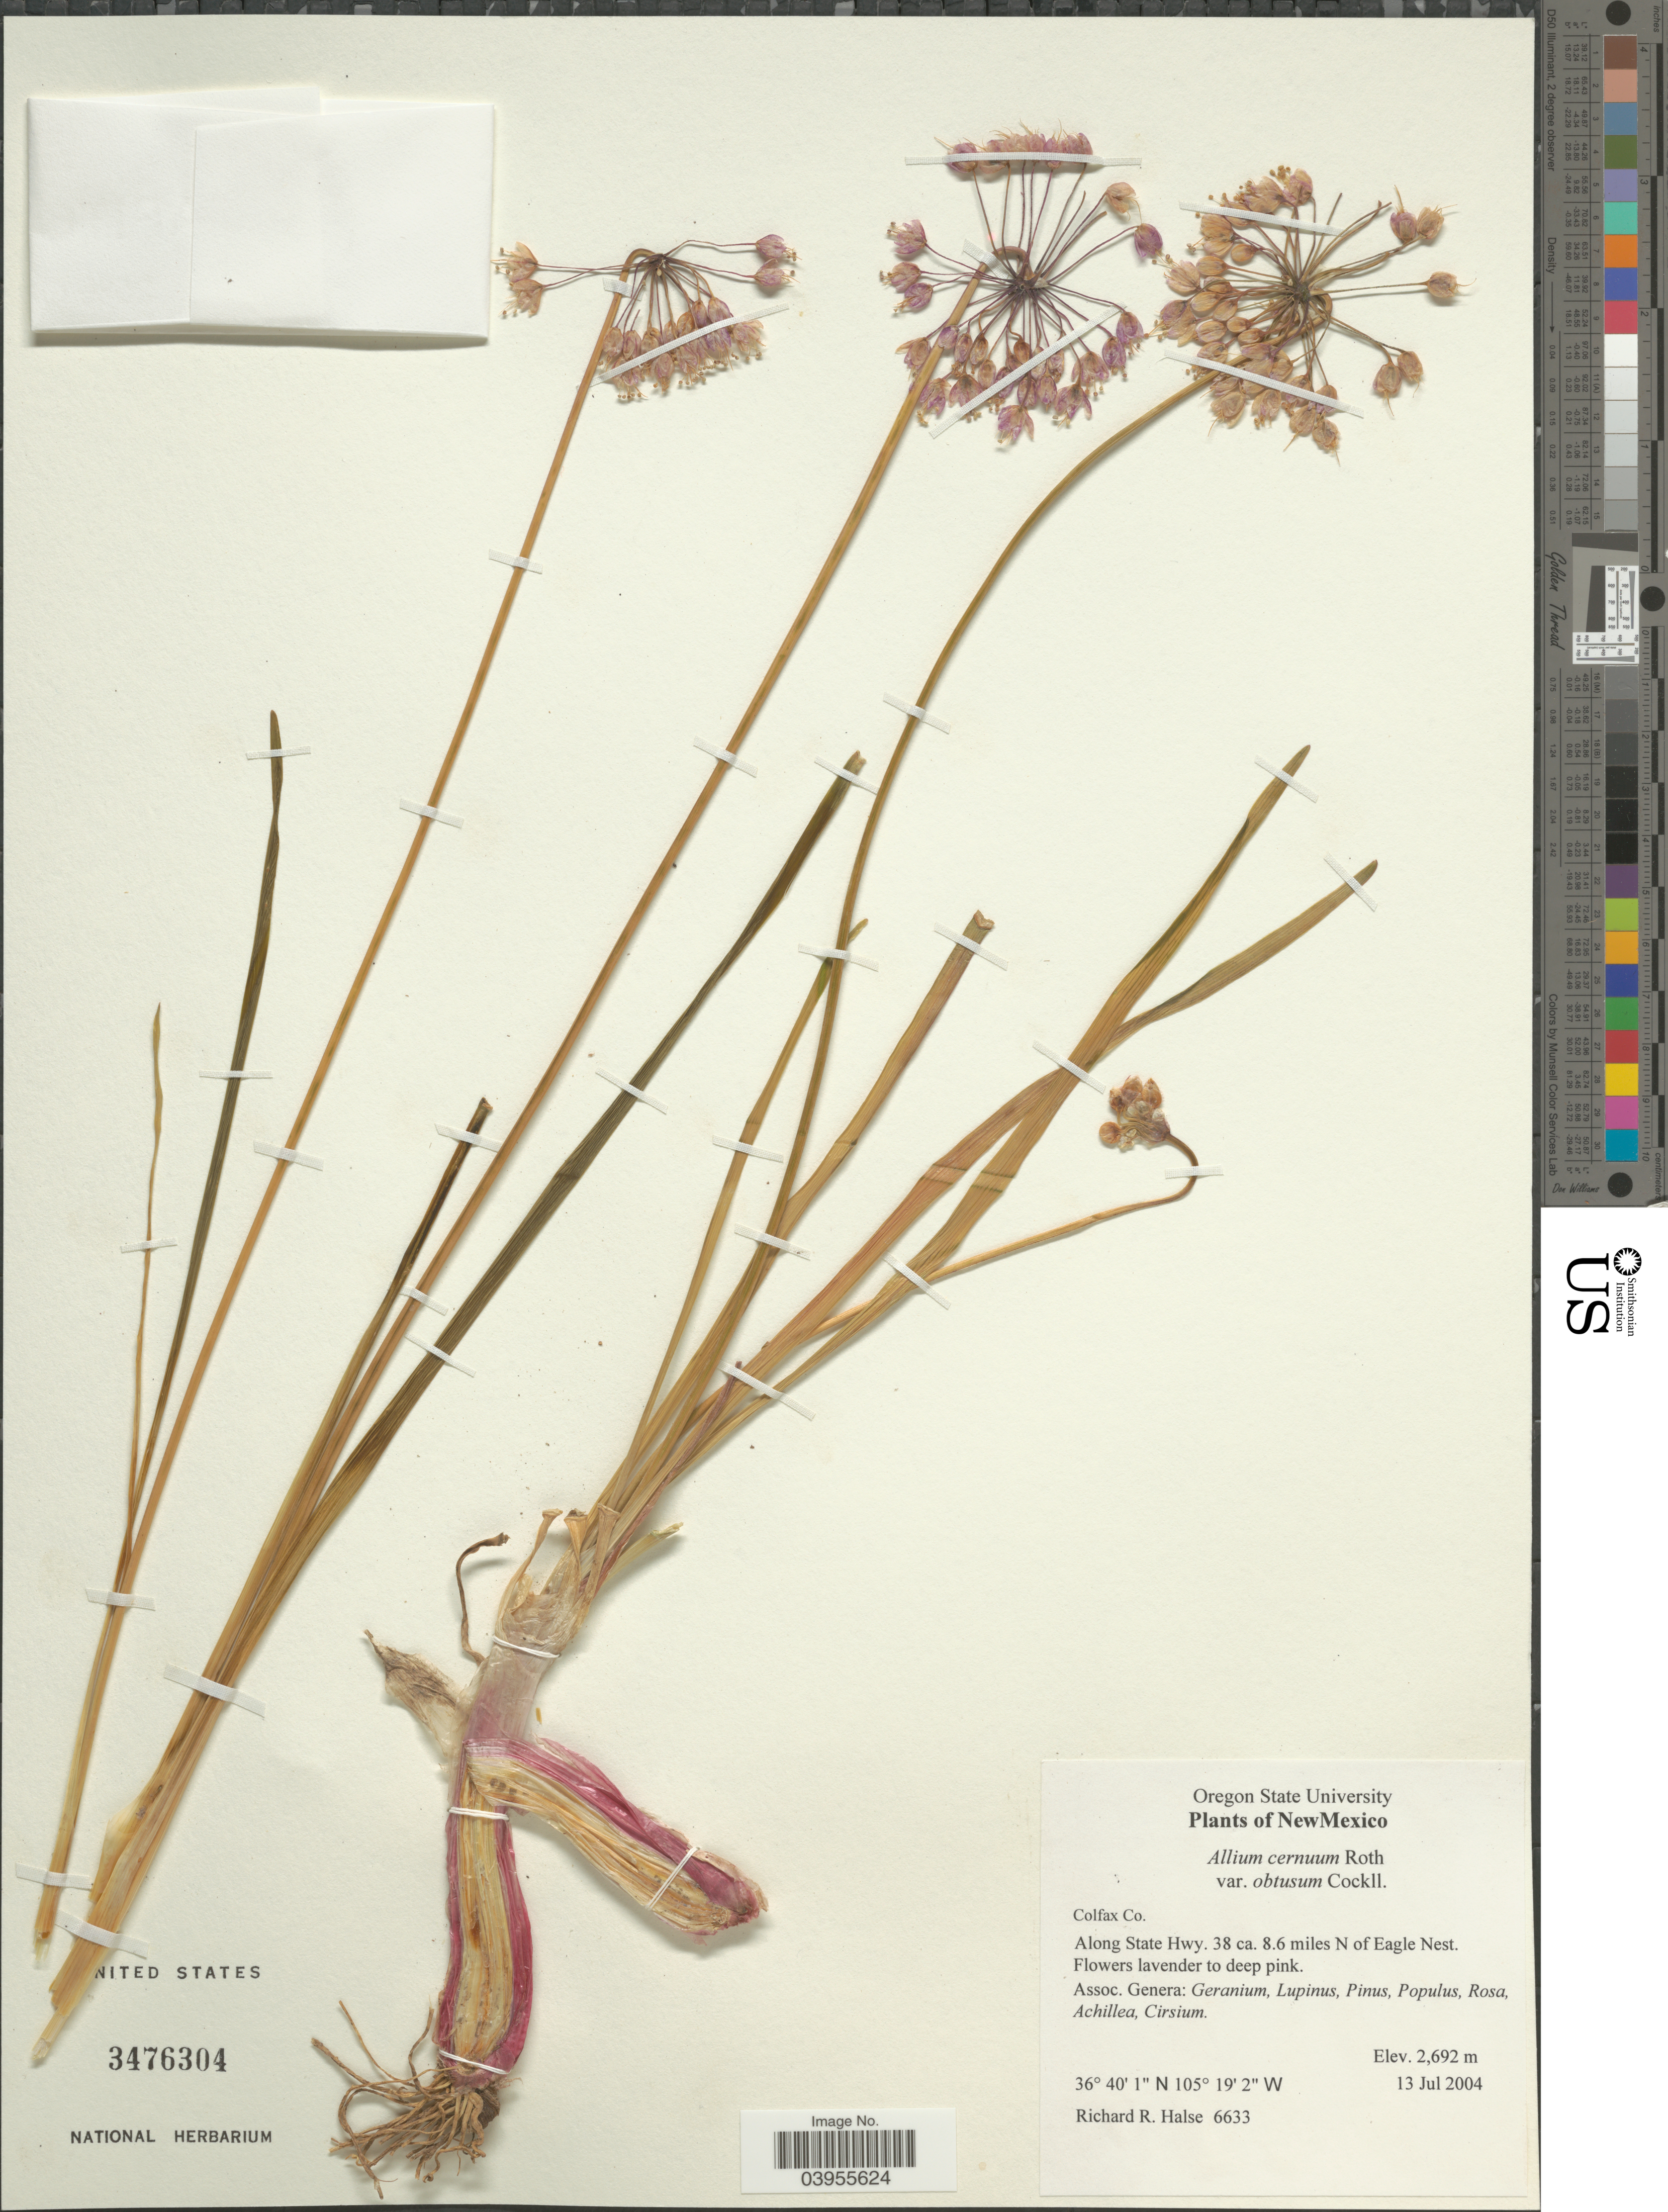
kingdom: Plantae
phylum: Tracheophyta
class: Liliopsida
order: Asparagales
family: Amaryllidaceae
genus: Allium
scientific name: Allium cernuum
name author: Roth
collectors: R. Halse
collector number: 6633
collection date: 2004-07-13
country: United States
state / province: New Mexico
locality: Colfax Co. Along State Hwy. 38 ca. 8.6 miles N of Eagle Nest.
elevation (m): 2692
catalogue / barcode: US 3476304